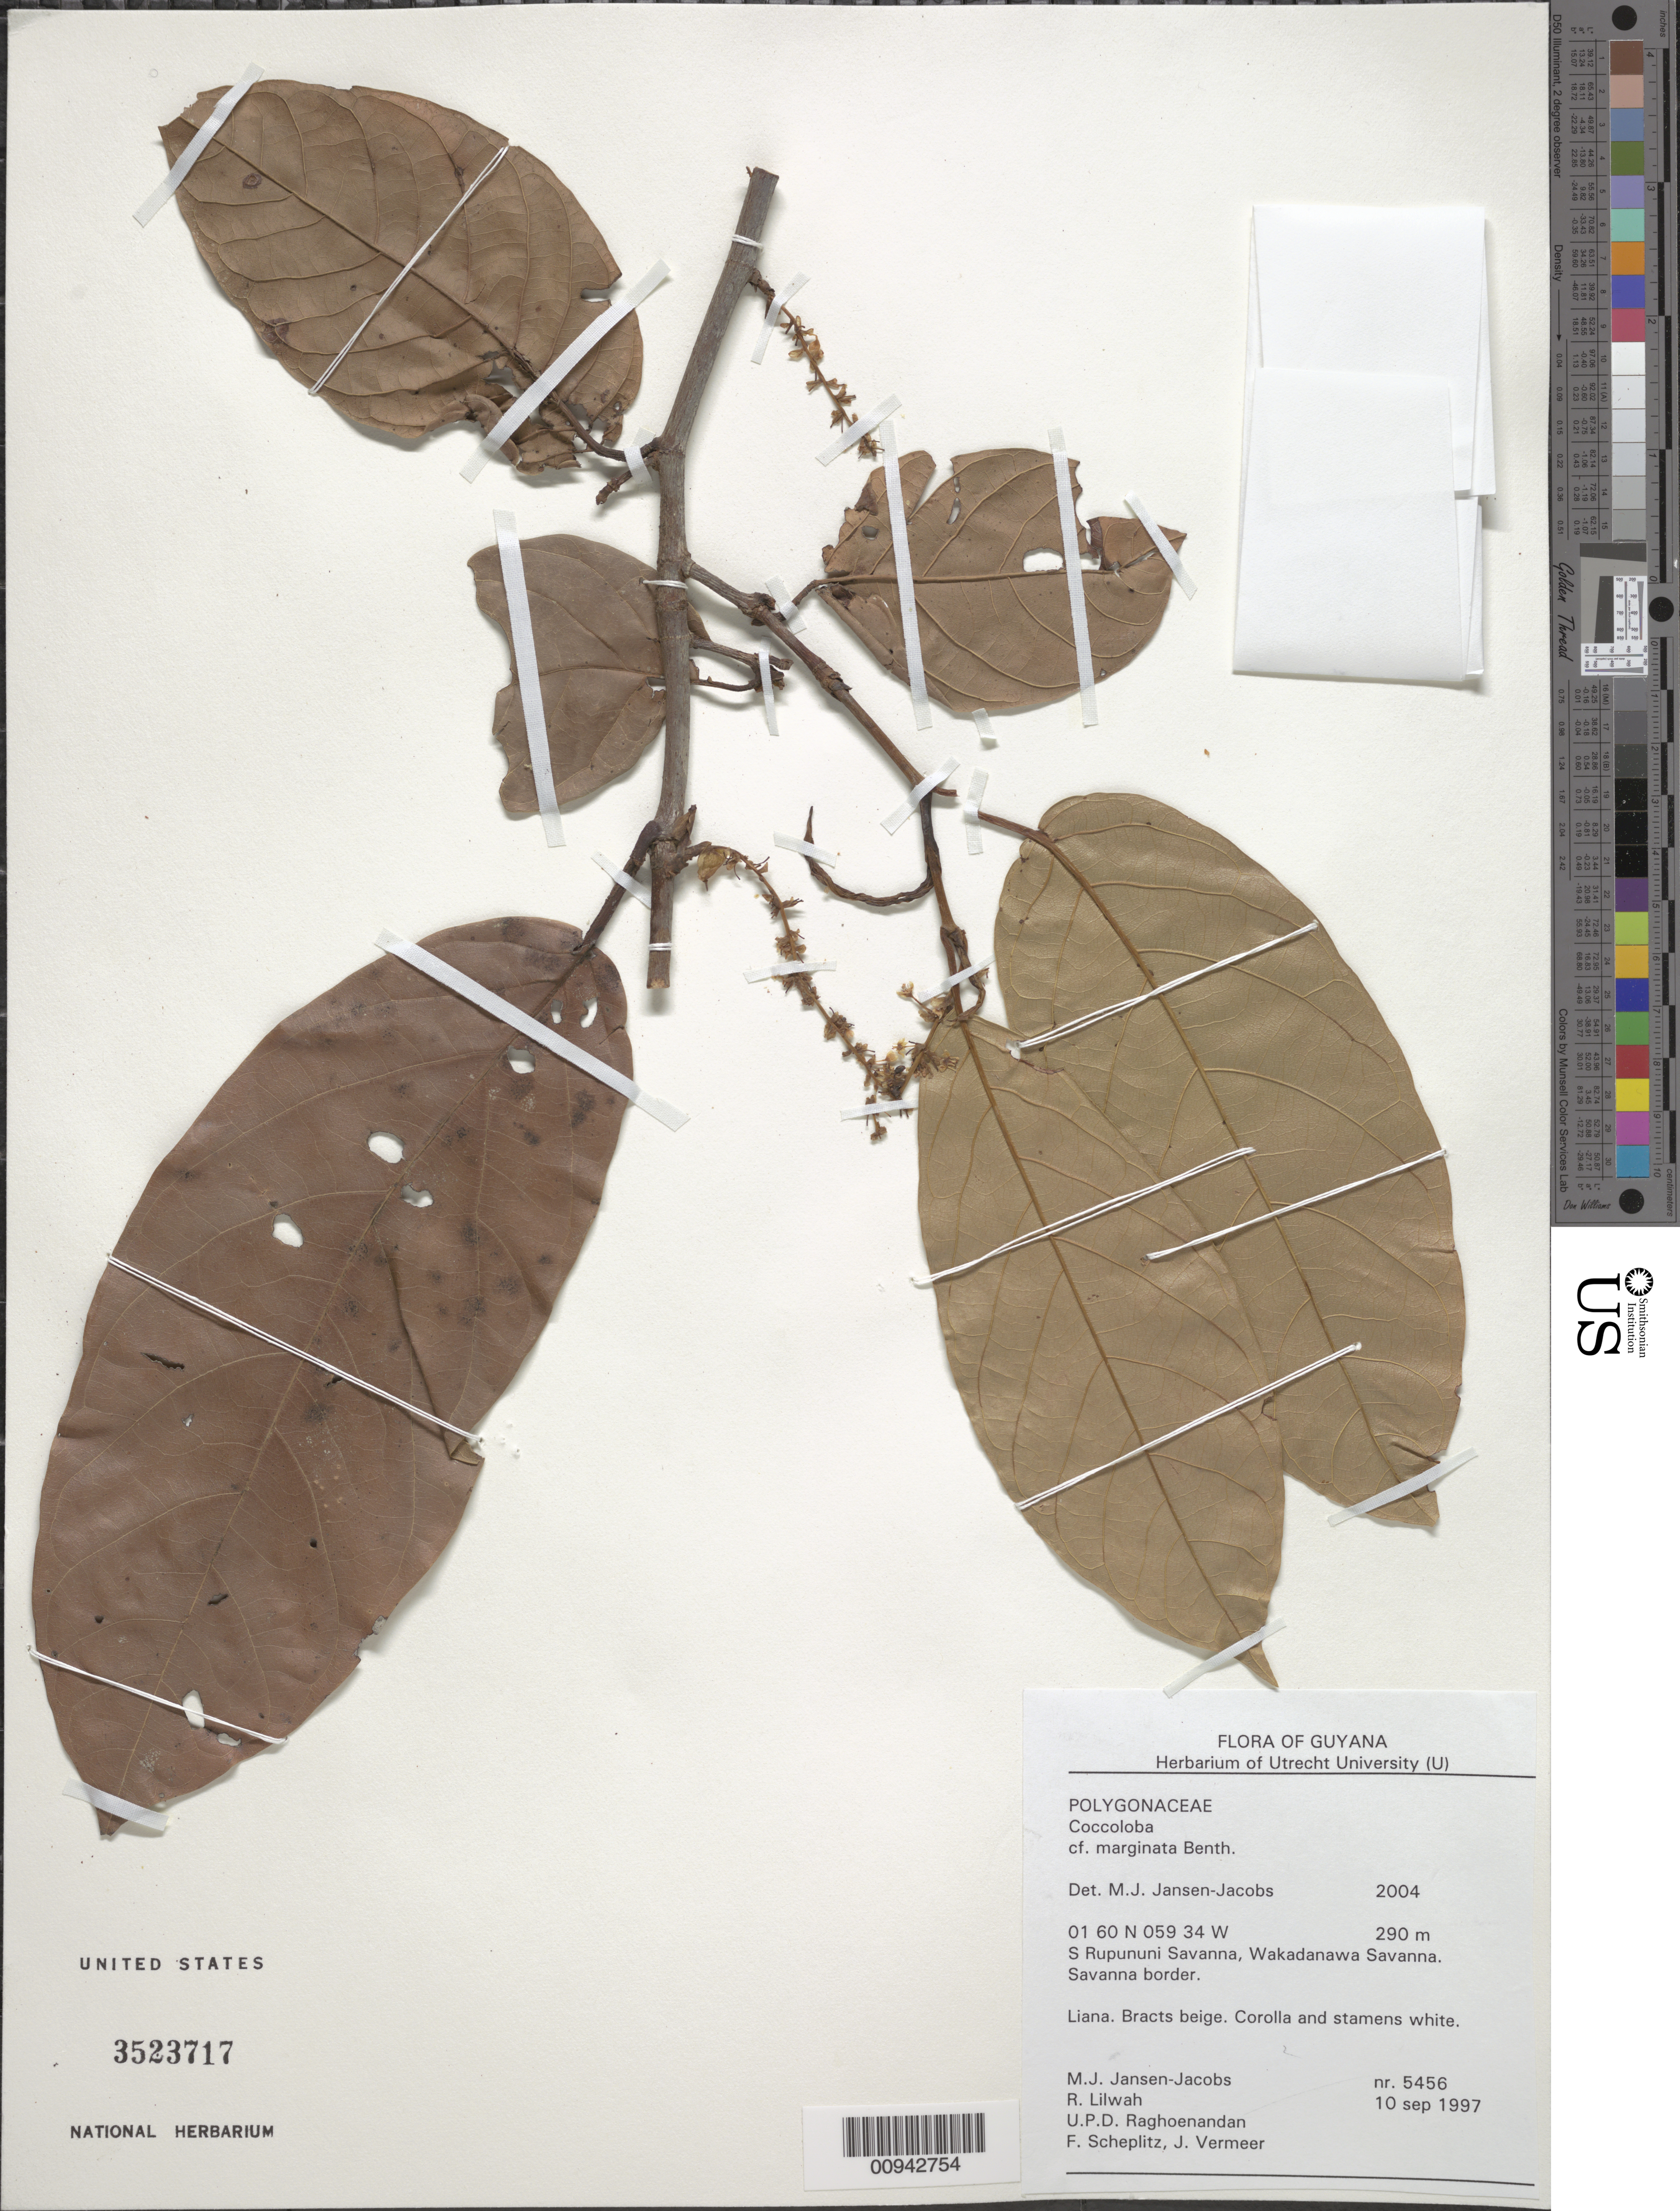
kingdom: Plantae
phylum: Tracheophyta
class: Magnoliopsida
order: Caryophyllales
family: Polygonaceae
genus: Coccoloba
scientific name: Coccoloba marginata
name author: Benth.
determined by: Jansen-Jacobs, M. J., (U), Nationaal Herbarium Nederland, Utrecht University branch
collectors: M. J. Jansen-Jacobs, R. Lilwah, U. Raghoenandan, F. Scheplitz & J. Vermeer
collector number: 5456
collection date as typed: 10-Sep-97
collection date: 1997-09-10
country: Guyana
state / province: U. Takutu-U. Essequibo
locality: S. Rupununi Savanna, Wakadanawa Savanna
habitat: Savanna border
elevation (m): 290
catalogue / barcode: US 3523717